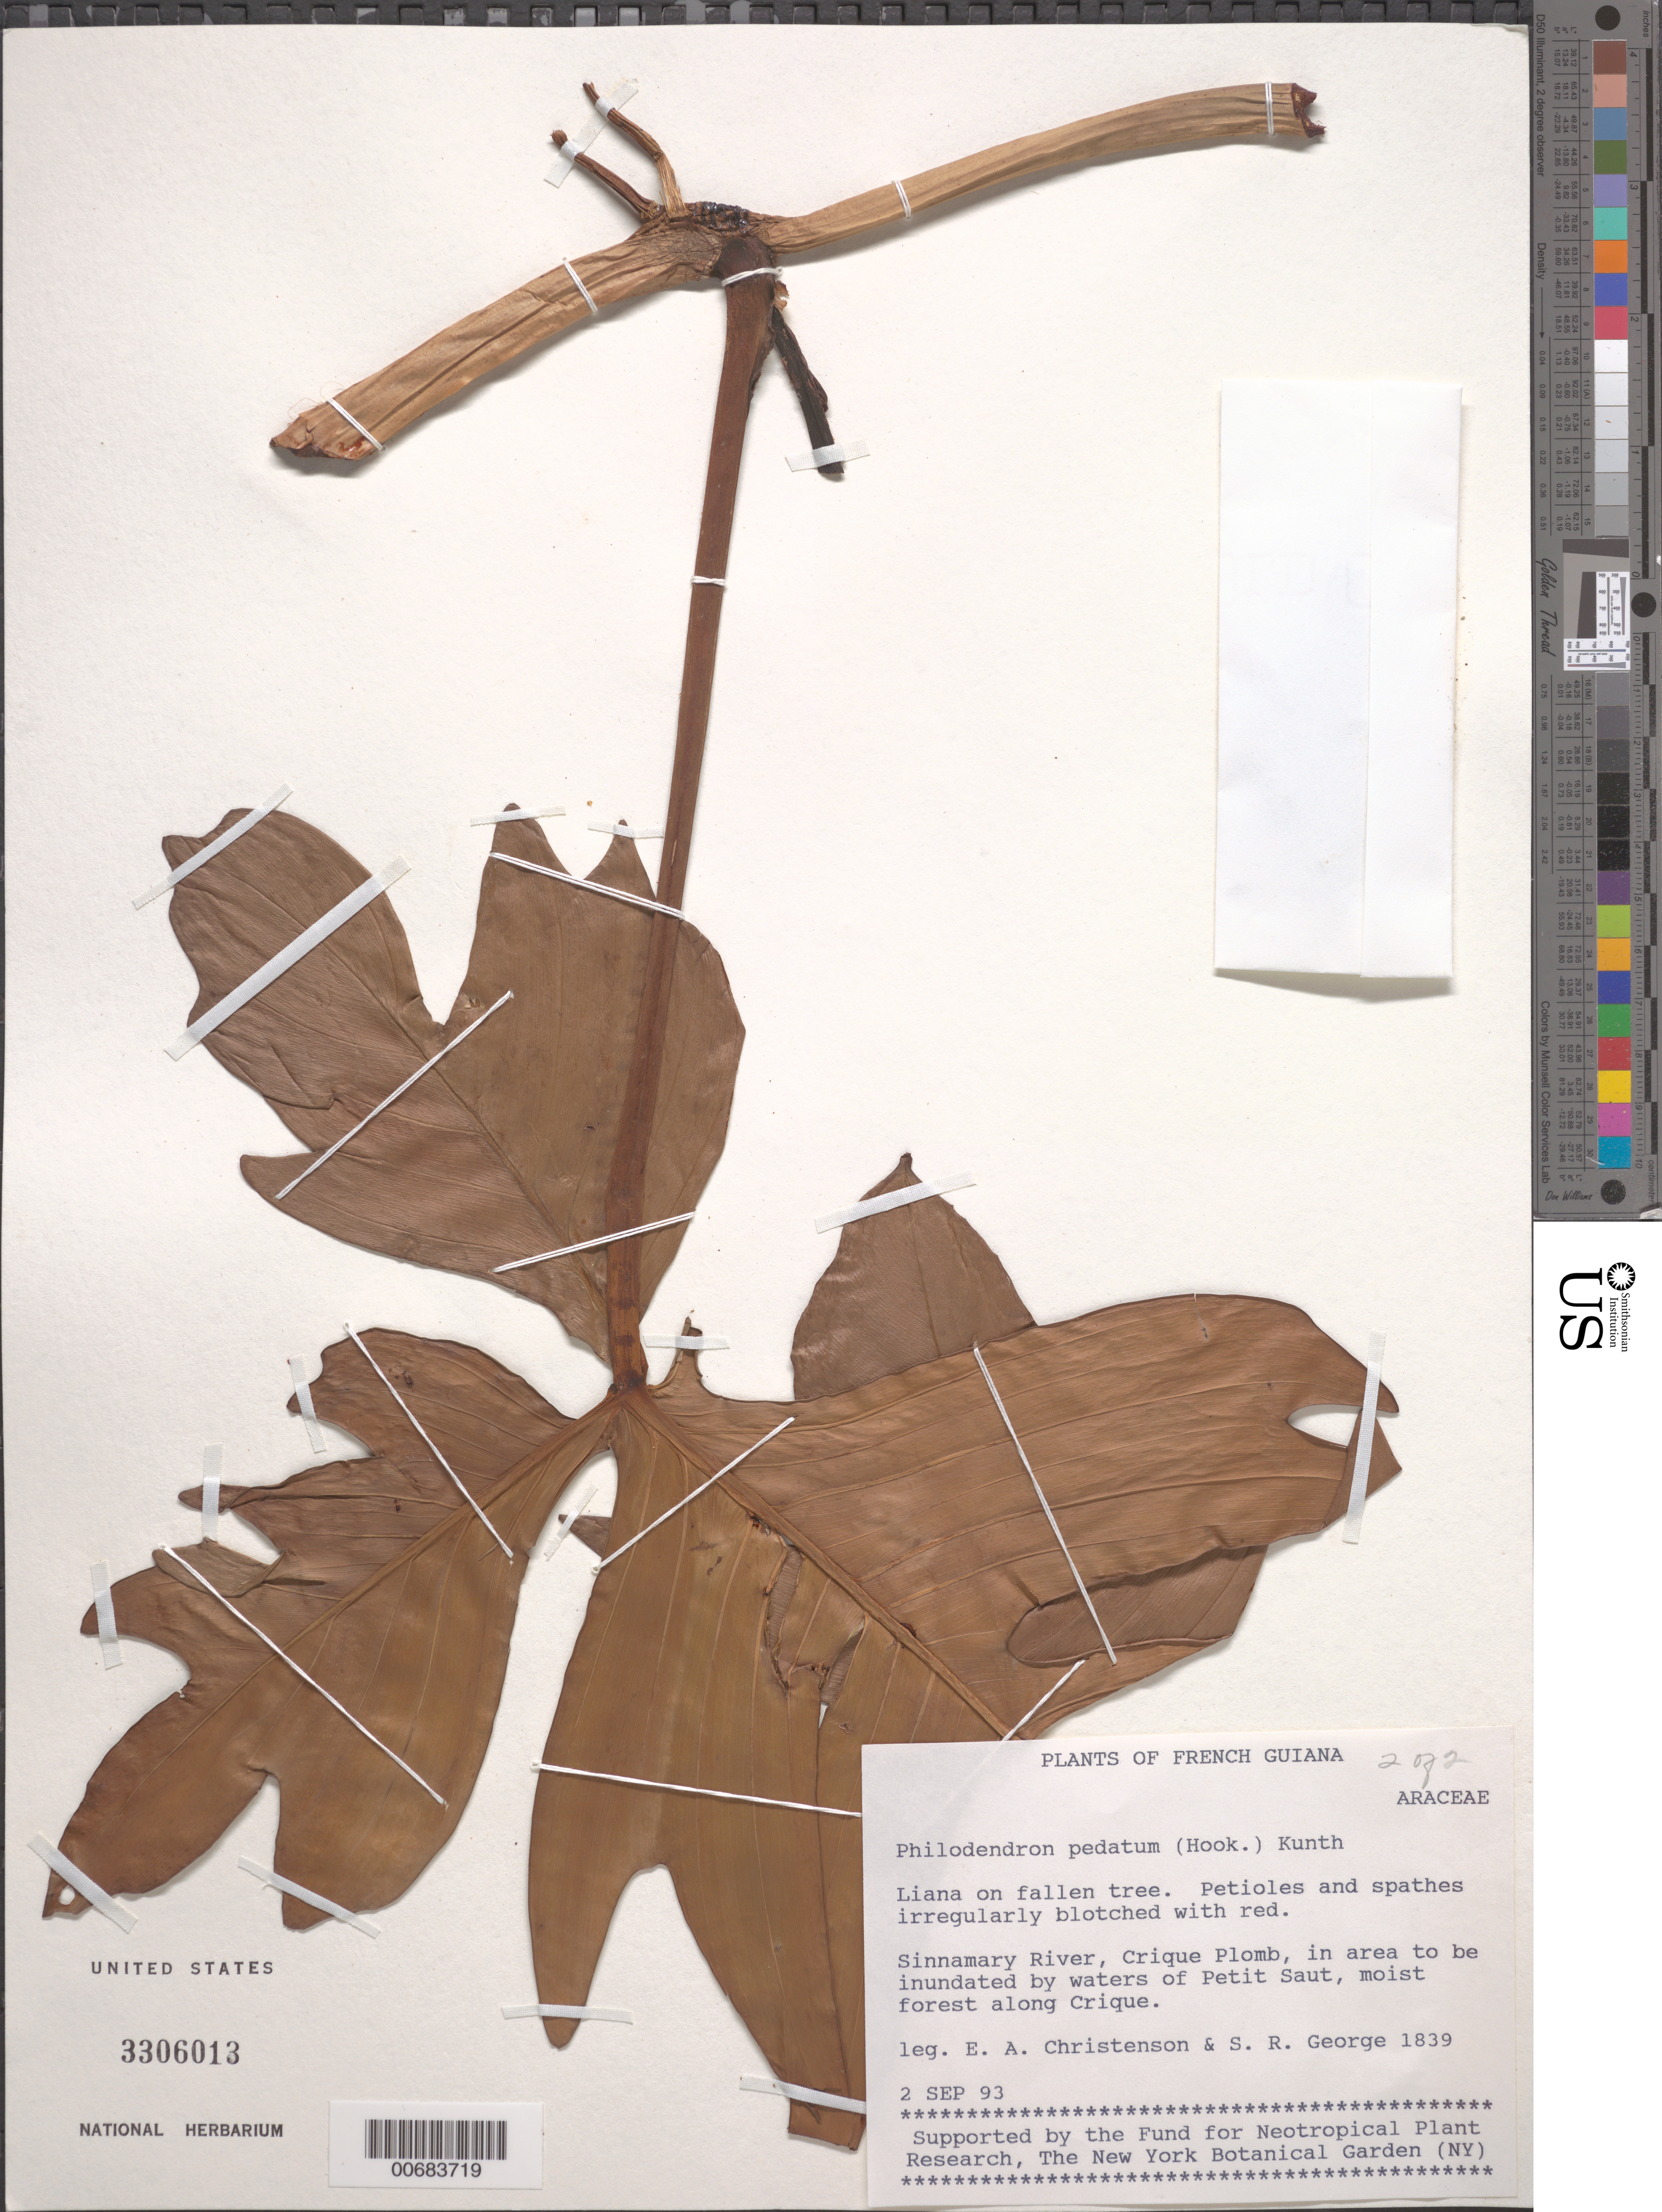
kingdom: Plantae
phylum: Tracheophyta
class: Liliopsida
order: Alismatales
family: Araceae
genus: Philodendron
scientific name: Philodendron pedatum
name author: (Hook.) Kunth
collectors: E. A. Christenson & S. George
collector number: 1839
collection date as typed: Transcribed d/m/y: 2/9/93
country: French Guiana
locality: Sinnamary River, Crique Plomb, in area to be inundated by waters of Petit Saut, moist forest along Crique.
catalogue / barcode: US 3306013